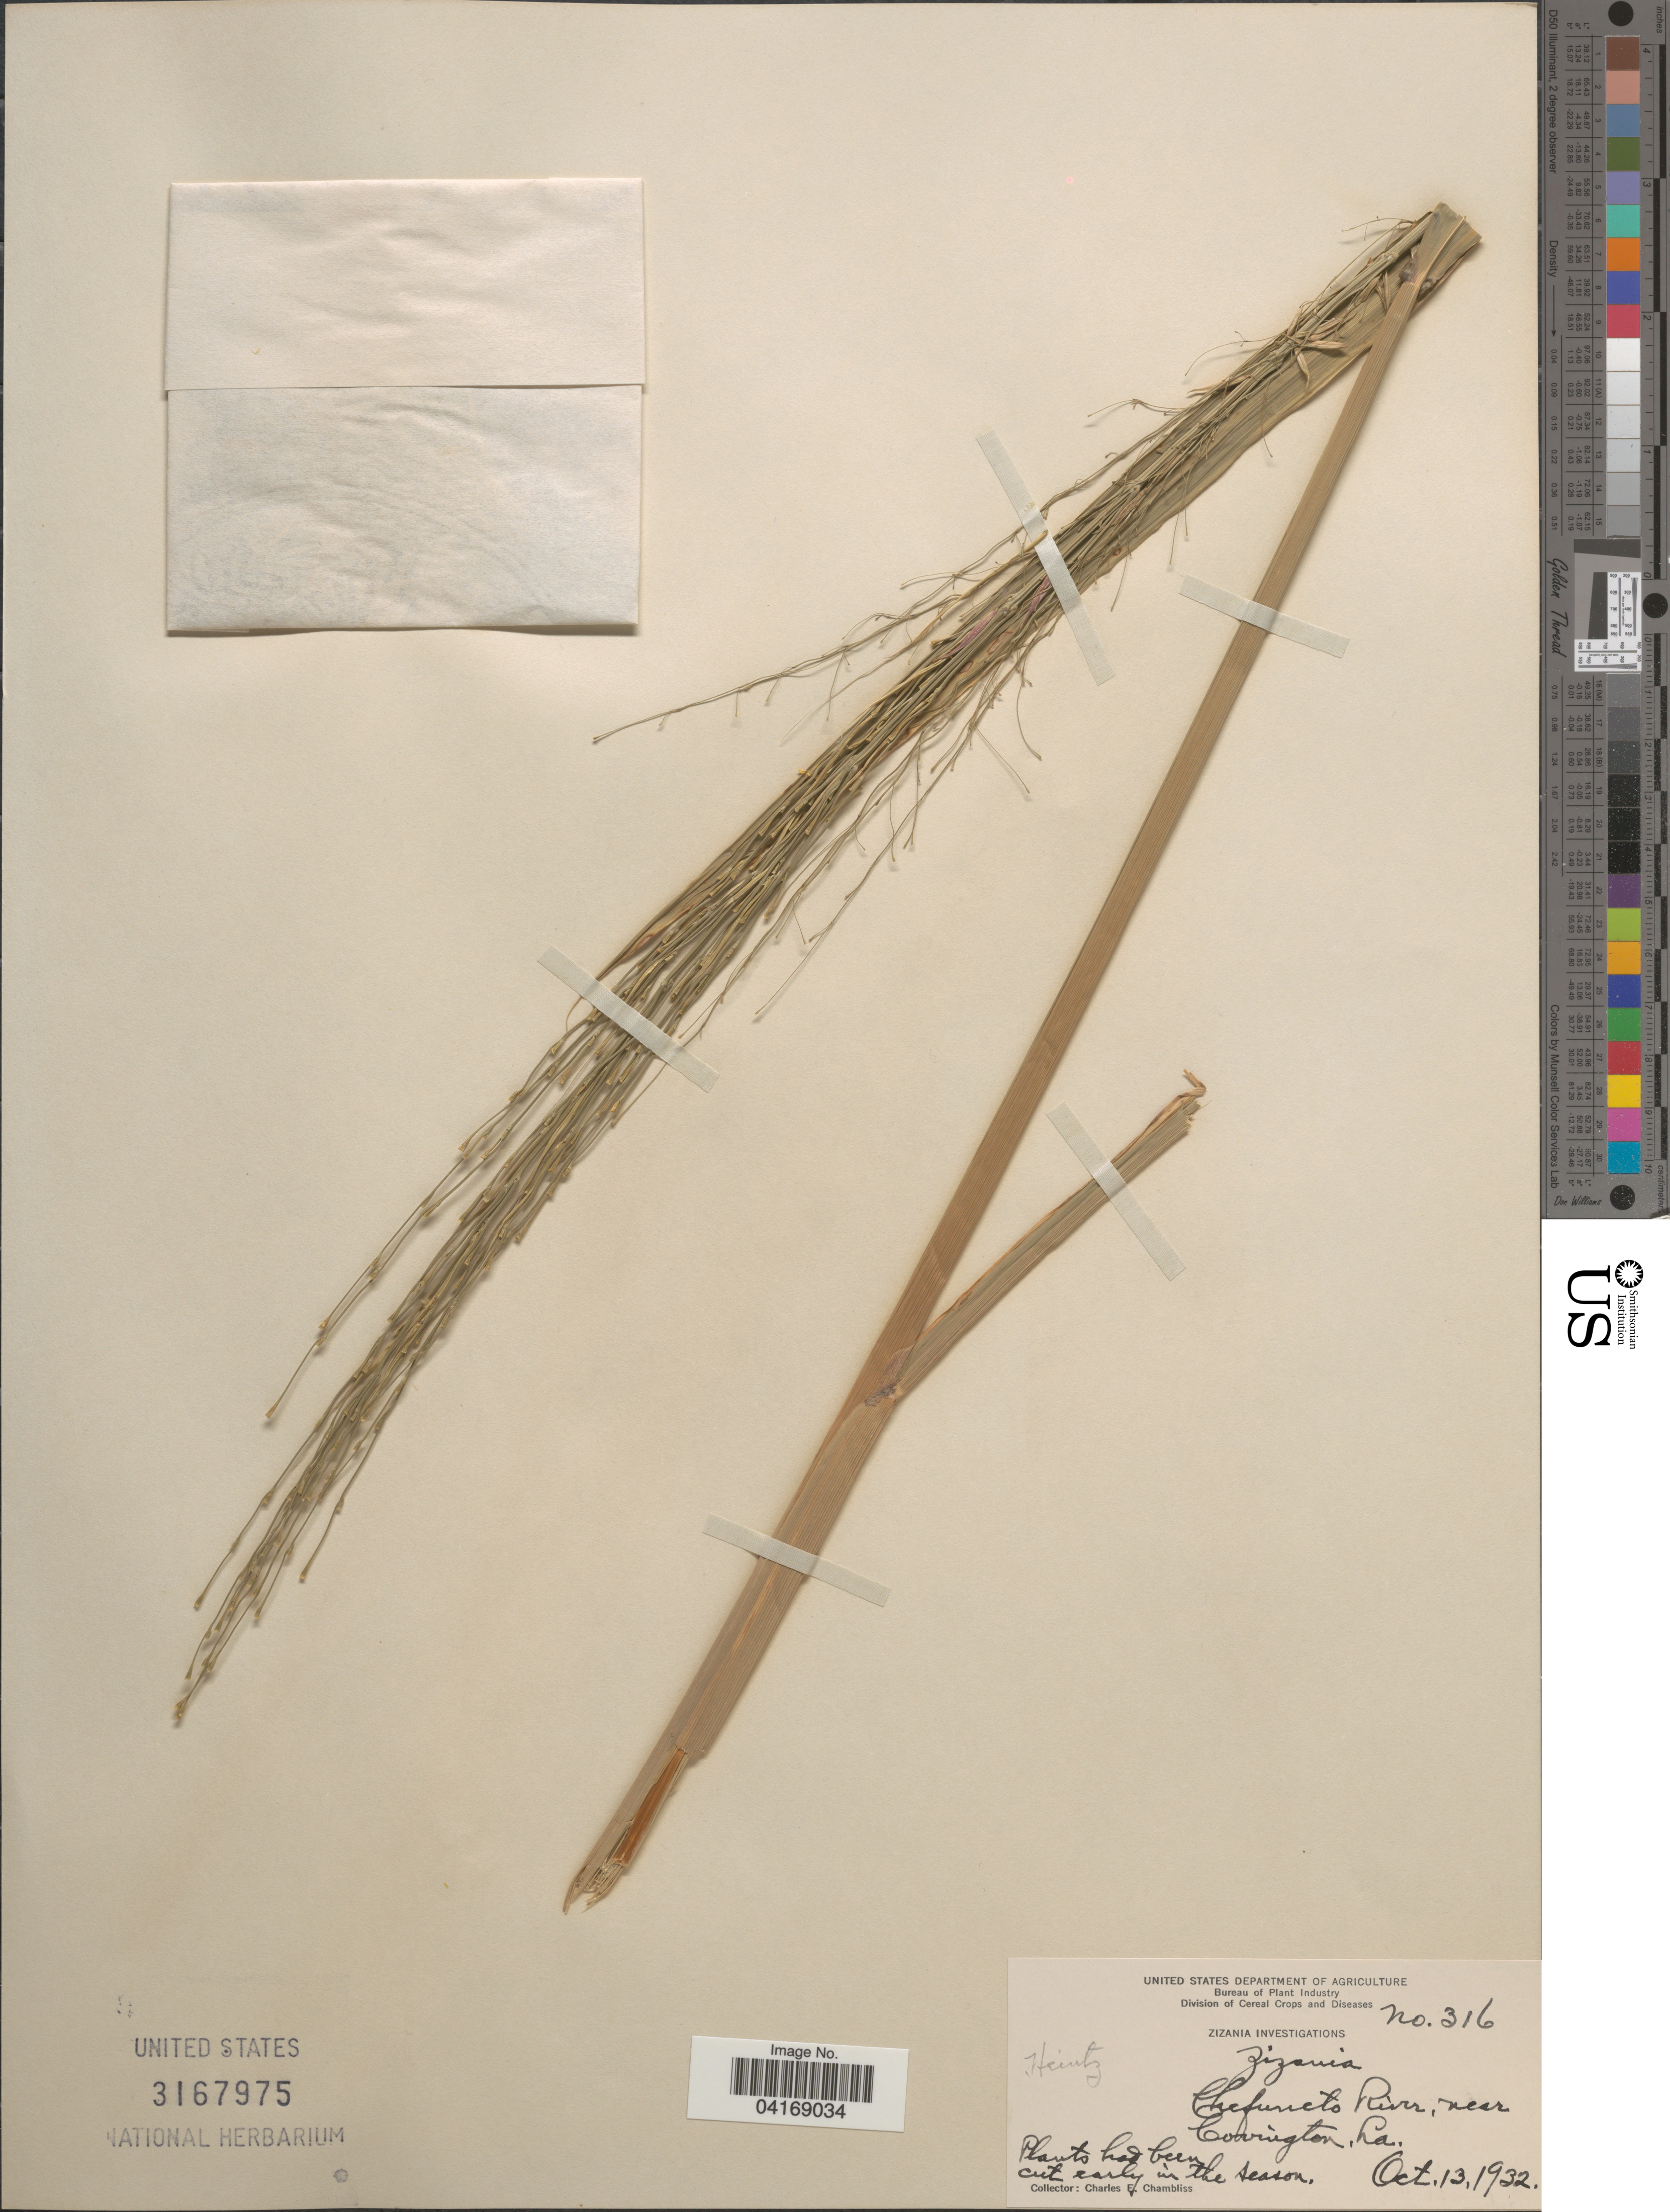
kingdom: Plantae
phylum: Tracheophyta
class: Liliopsida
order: Poales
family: Poaceae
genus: Zizania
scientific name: Zizania sp.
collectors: C. Chambliss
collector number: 316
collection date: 1932-10-13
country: United States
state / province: Louisiana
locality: Chefuncto River near Covington, La.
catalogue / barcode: US 3167975